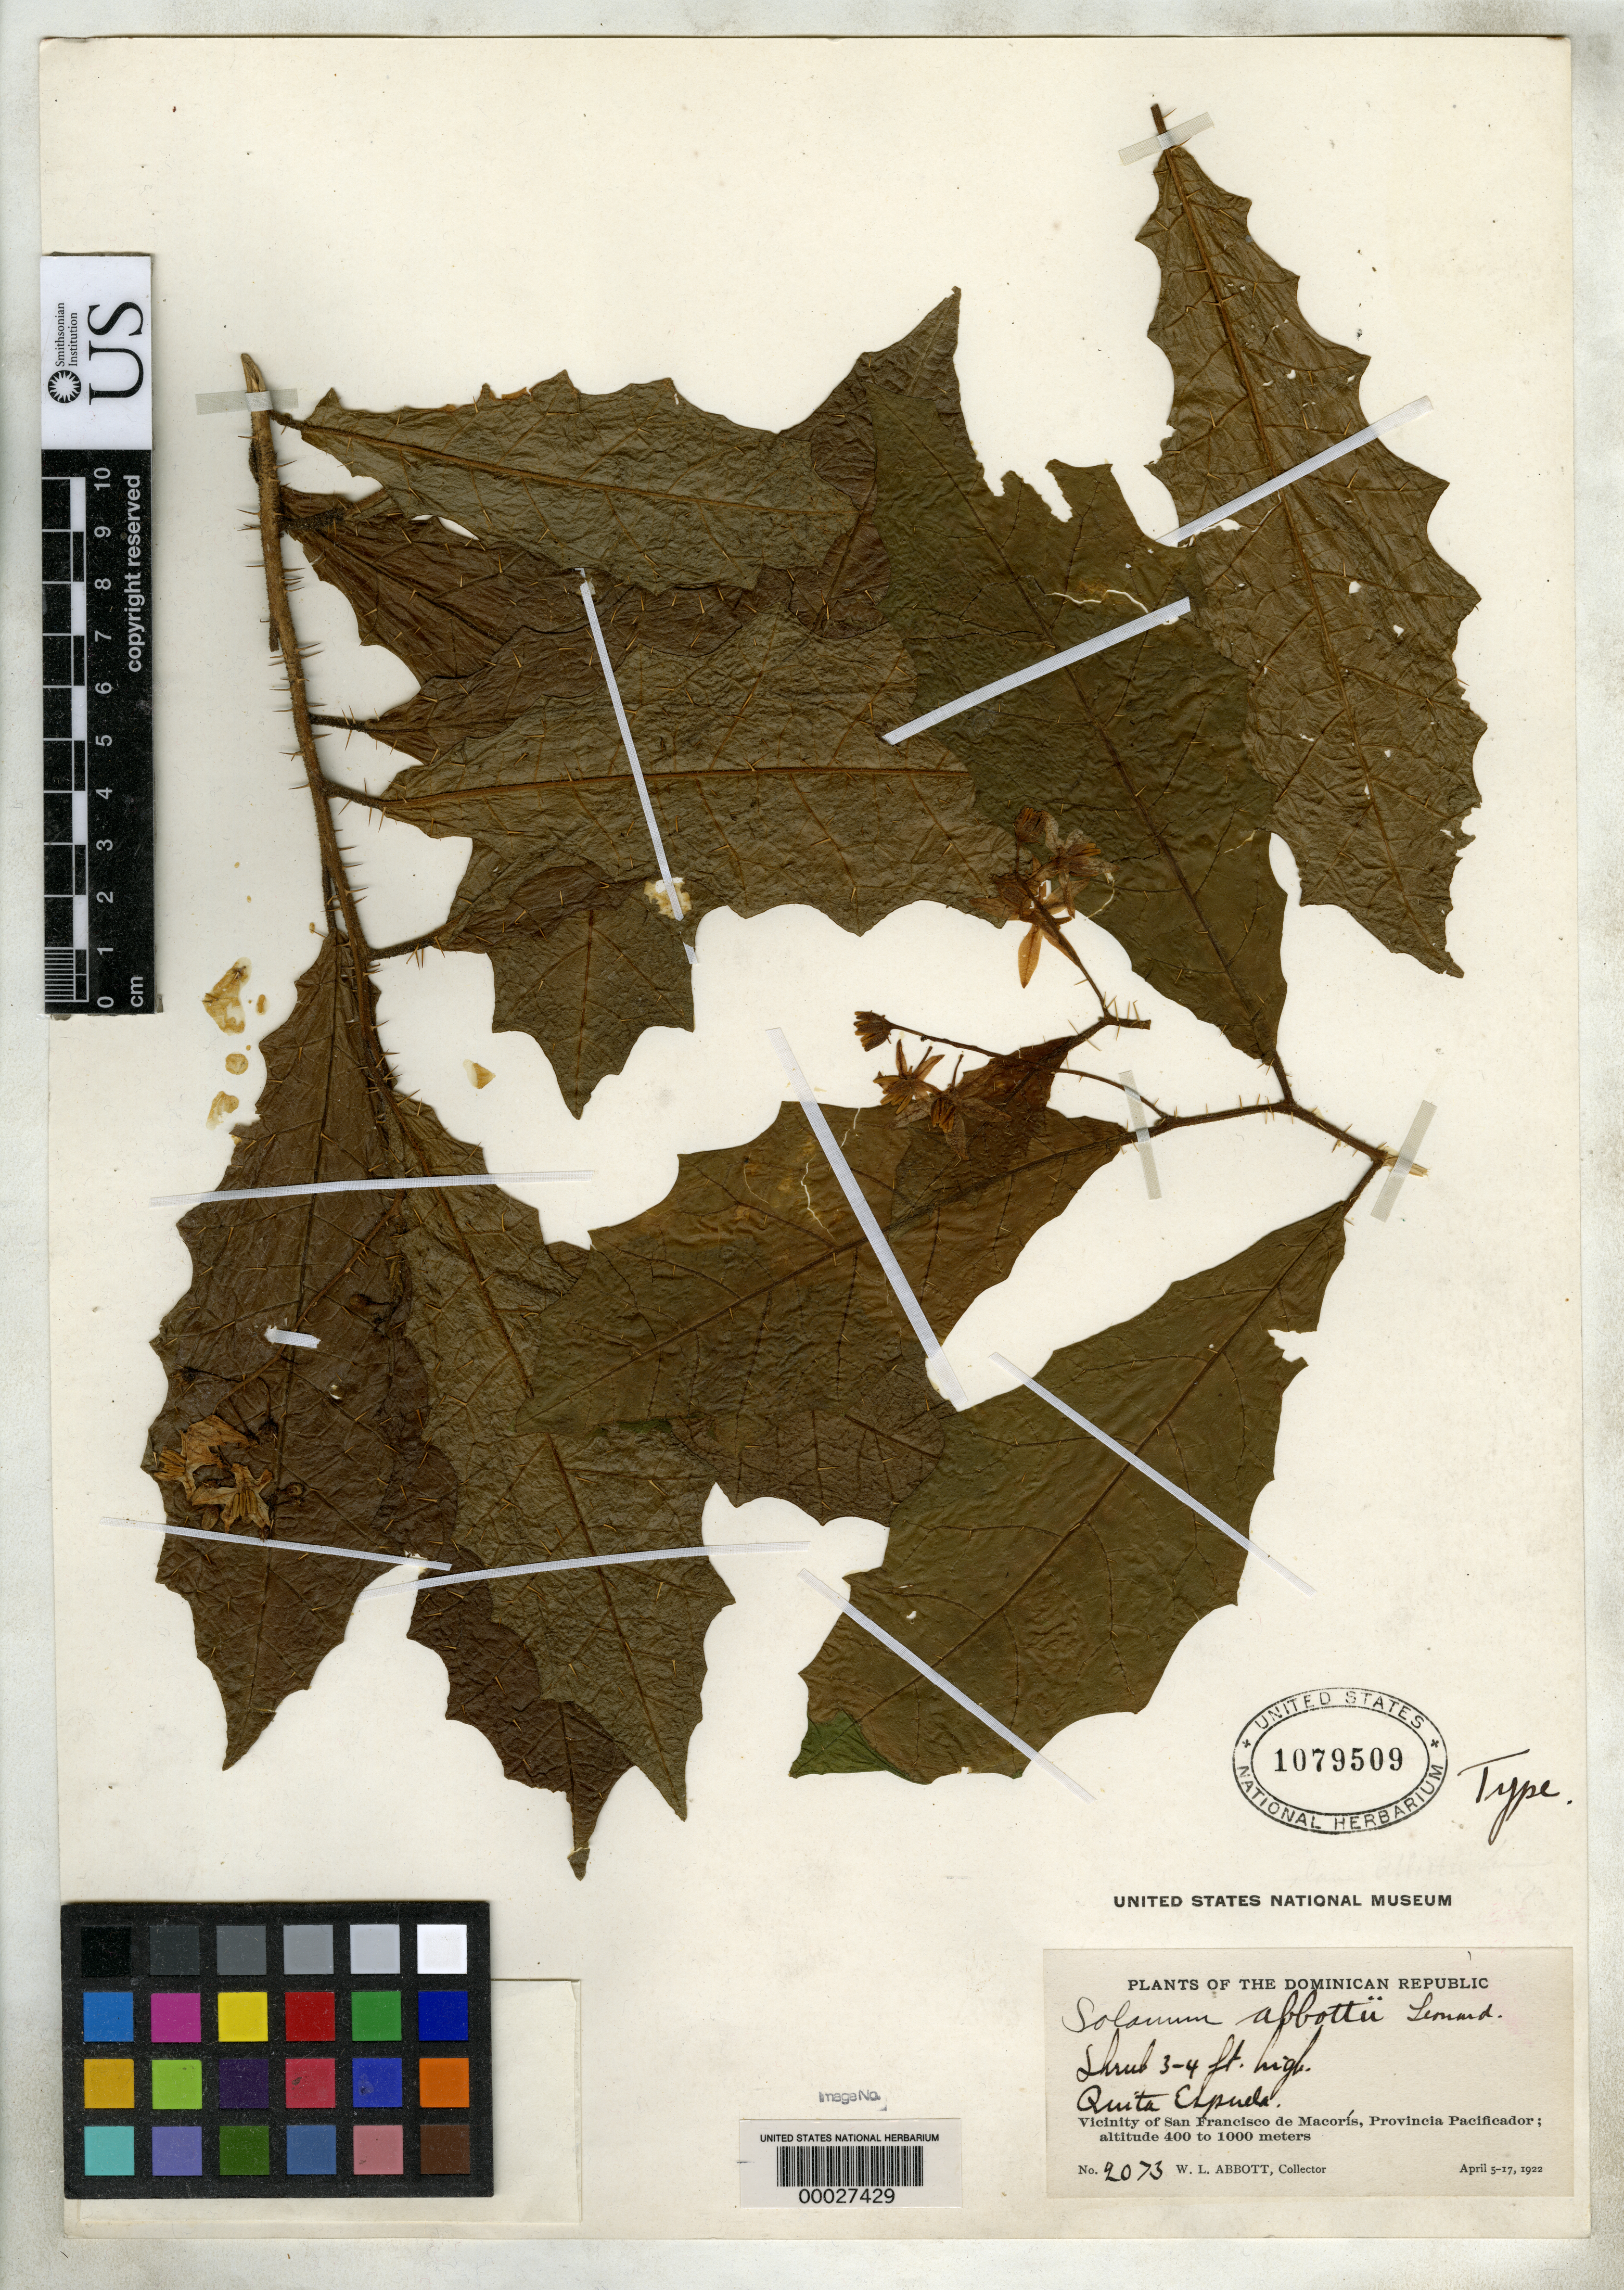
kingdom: Plantae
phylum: Tracheophyta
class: Magnoliopsida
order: Solanales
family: Solanaceae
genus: Solanum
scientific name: Solanum abbottii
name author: Leonard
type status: Holotype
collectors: W. L. Abbott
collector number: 2073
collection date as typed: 07 Apr 1922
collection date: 1922-04-07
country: Dominican Republic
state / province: Duarte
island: Hispaniola Island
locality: Summit of Quita Espuela, vicinity of San Francisco de Macoris.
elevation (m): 900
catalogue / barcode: US 1079509